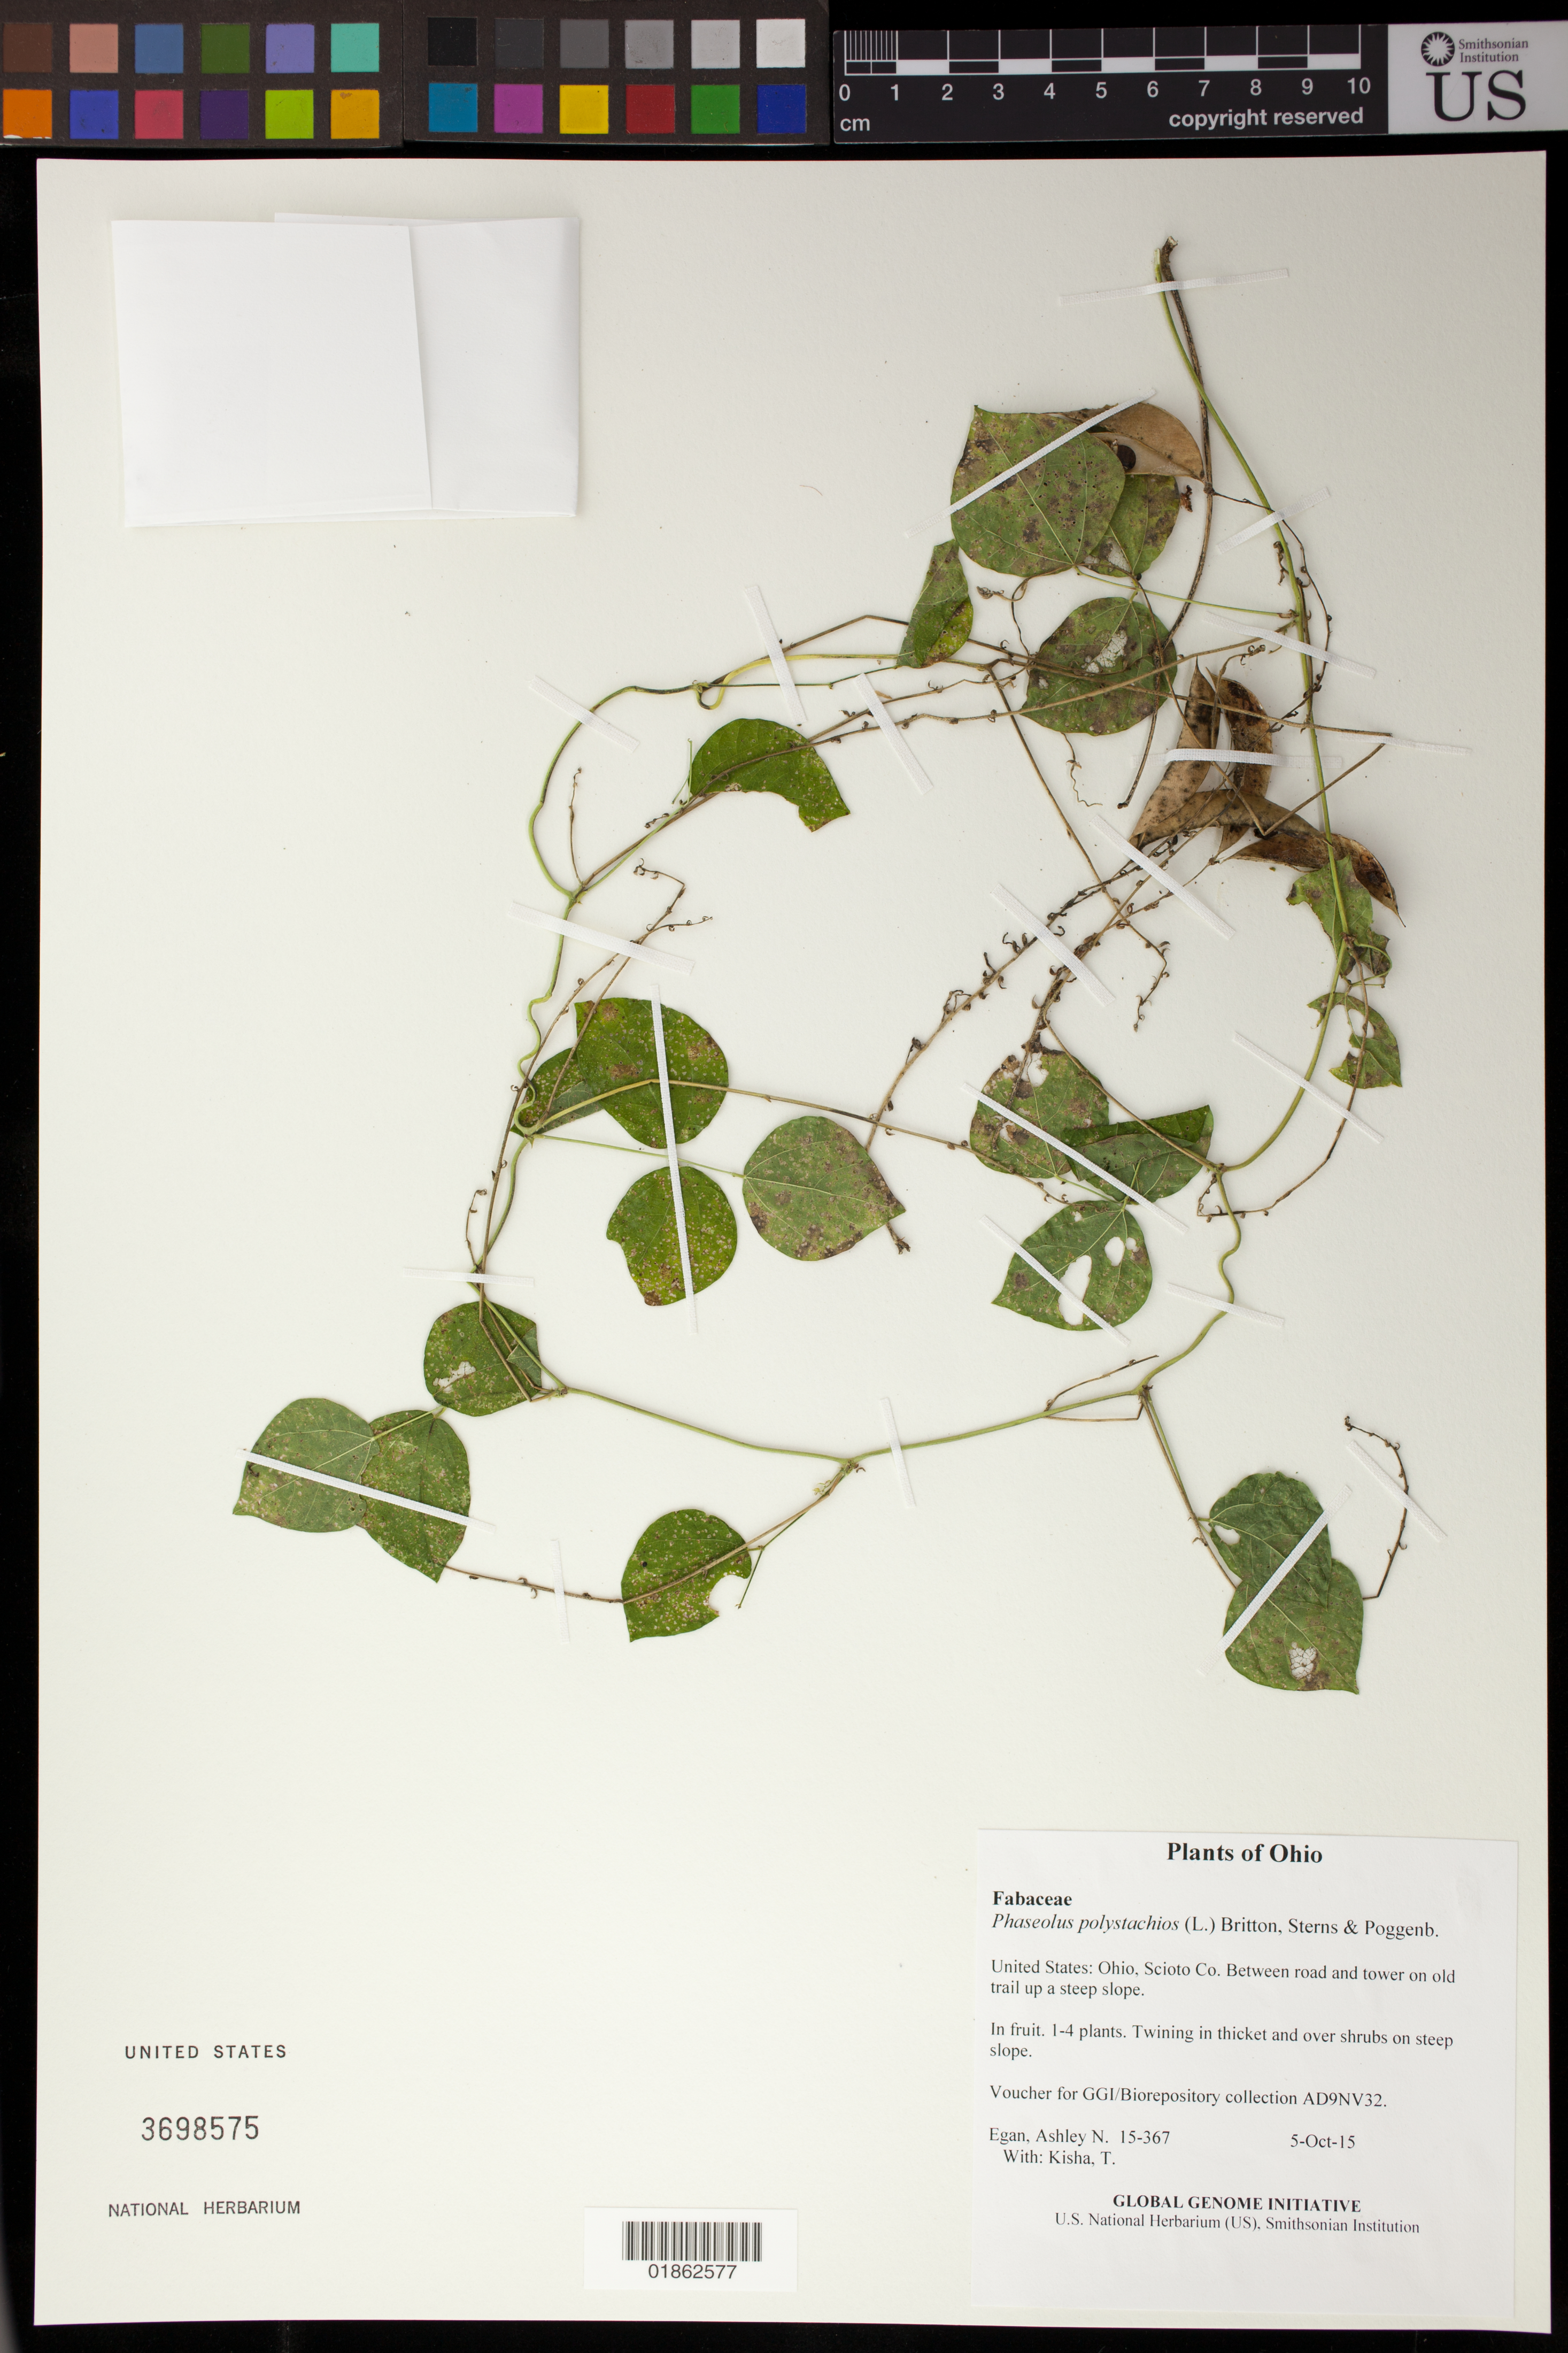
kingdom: Plantae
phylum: Tracheophyta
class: Magnoliopsida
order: Fabales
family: Fabaceae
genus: Phaseolus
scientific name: Phaseolus polystachios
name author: (L.) Britton, Stearns & Poggenb.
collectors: A. N. Egan & T. Kisha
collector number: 15-367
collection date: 2015-10-05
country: United States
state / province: Ohio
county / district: Scioto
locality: Between road and tower on old trail up a steep slope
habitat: Twining in thicket and over shrubs on steep slope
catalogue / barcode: US 3698575